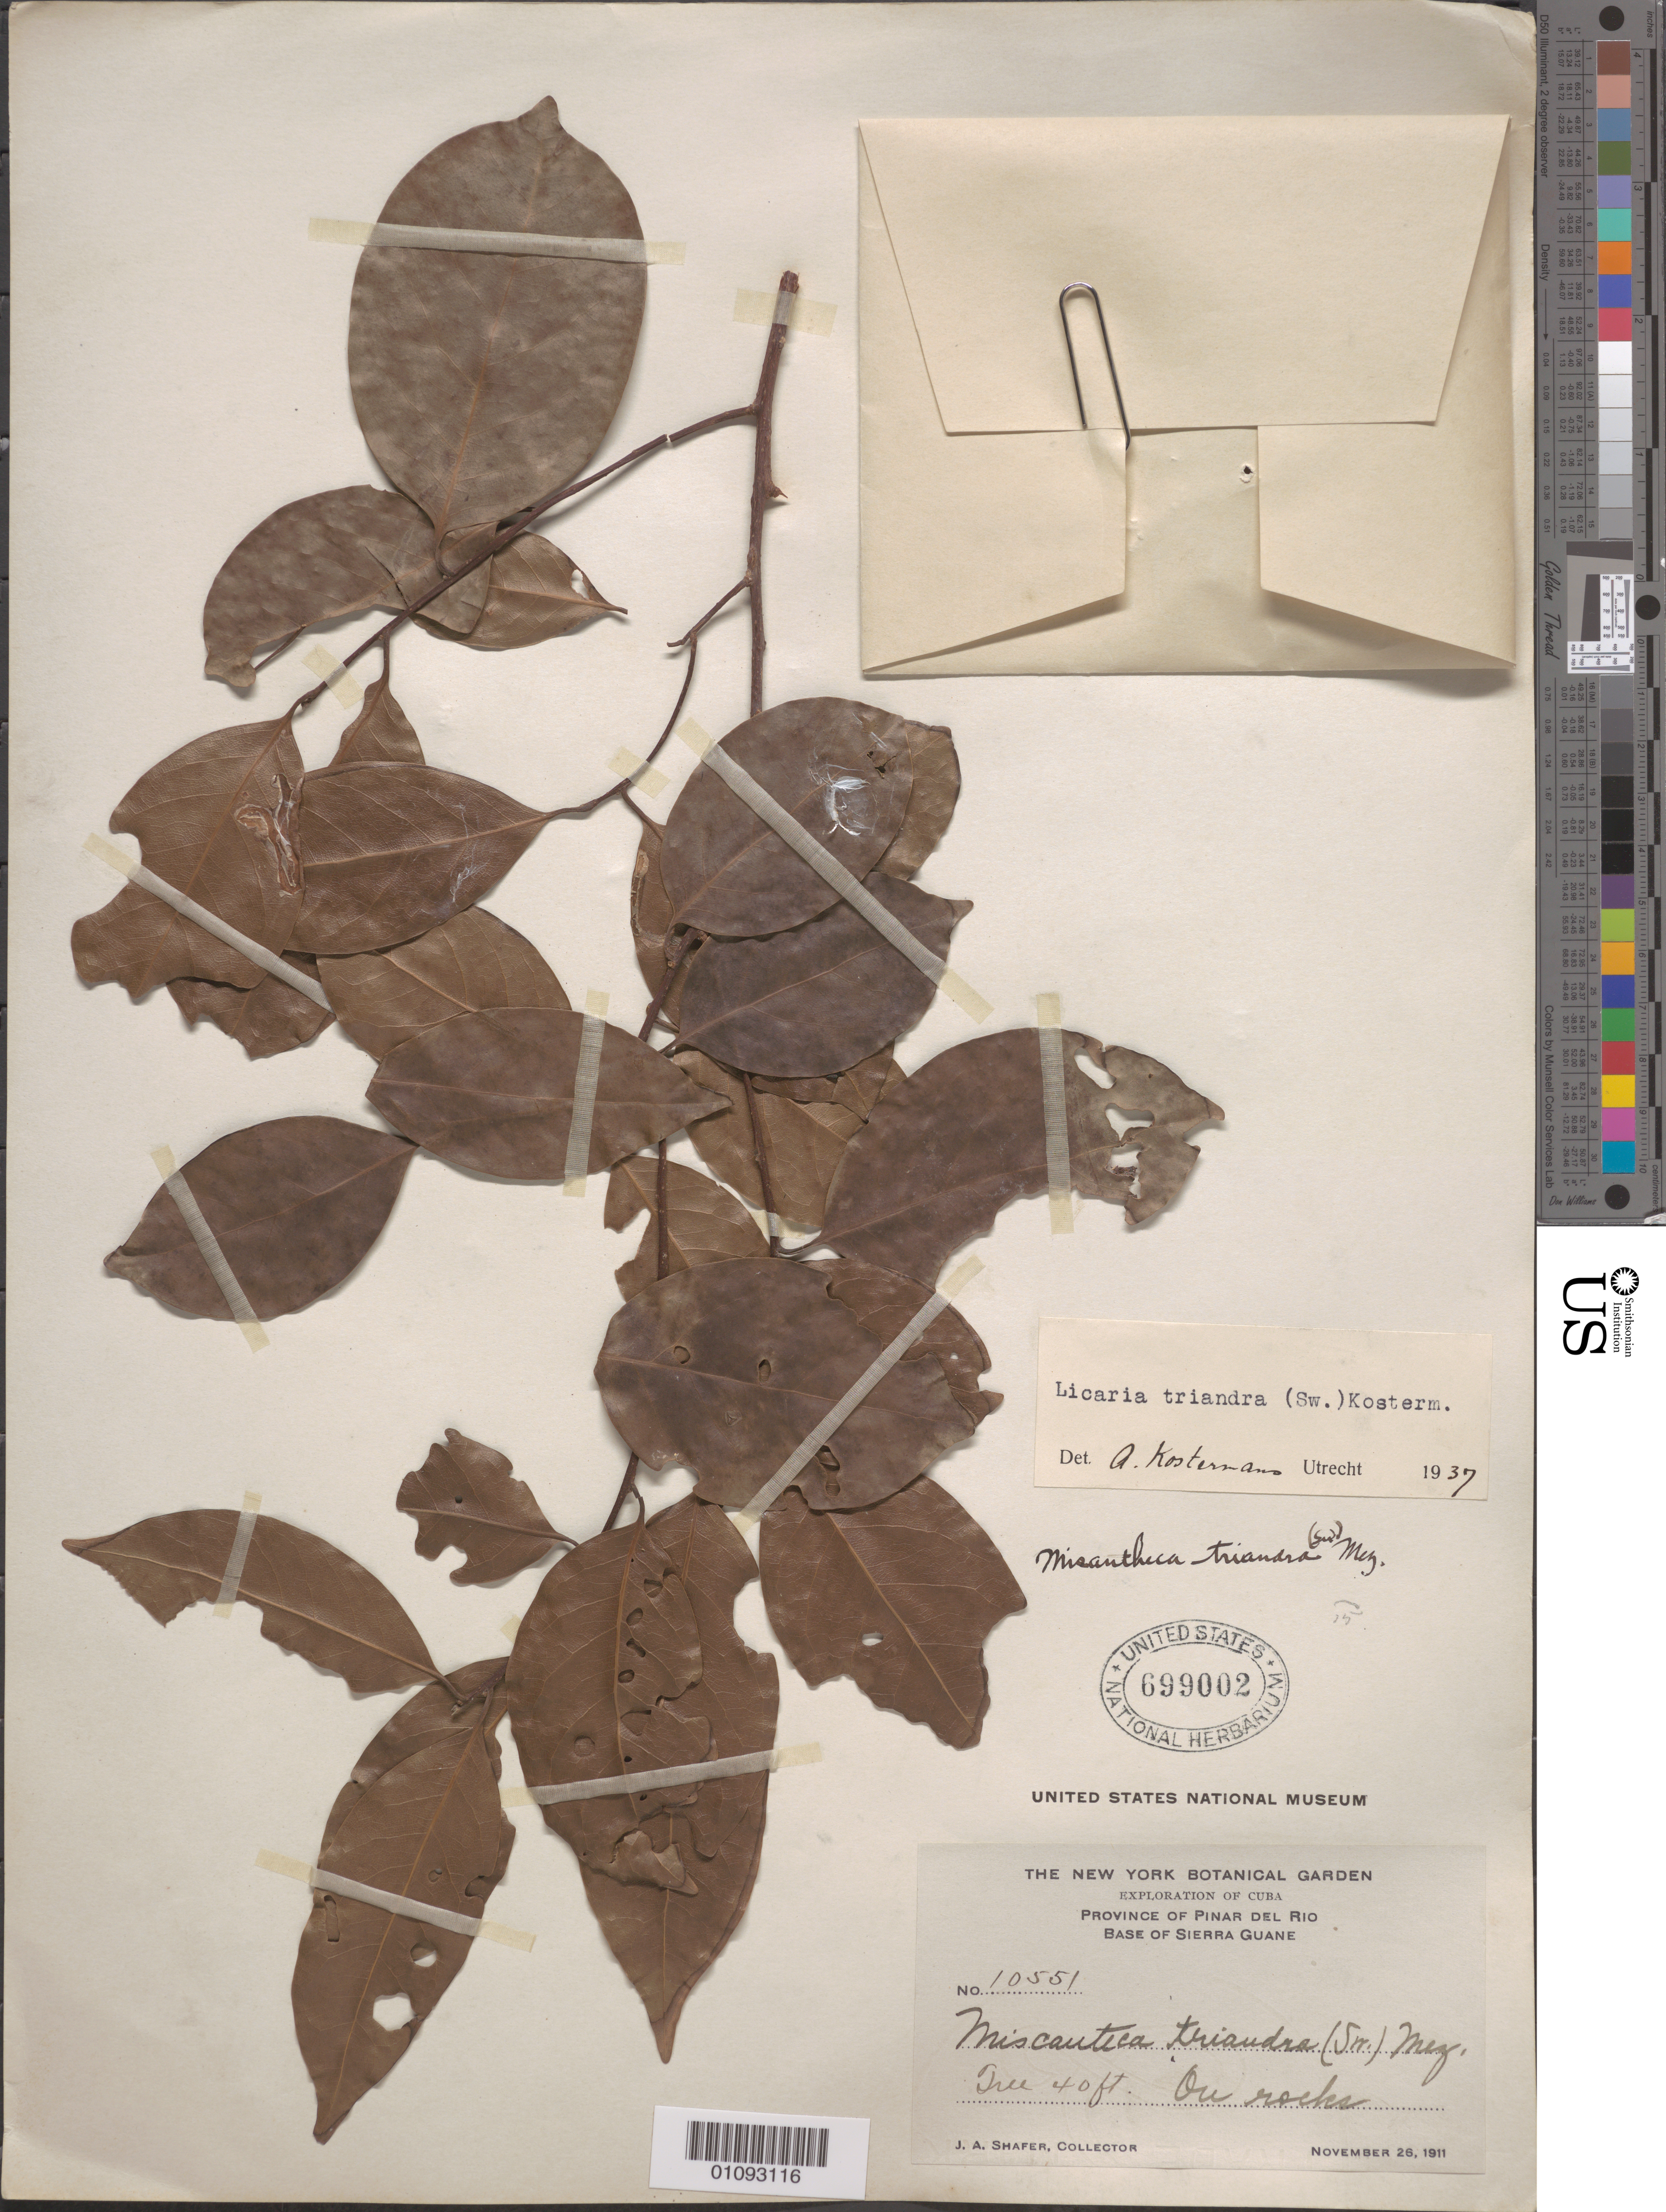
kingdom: Plantae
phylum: Tracheophyta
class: Magnoliopsida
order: Laurales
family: Lauraceae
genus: Licaria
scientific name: Licaria triandra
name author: (Sw.) Kosterm.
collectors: J. A. Shafer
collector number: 10551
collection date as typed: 26 Nov 1911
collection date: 1911-11-26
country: Cuba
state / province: Pinar del Rio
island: Cuba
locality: Base of Sierra Guane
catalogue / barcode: US 699002